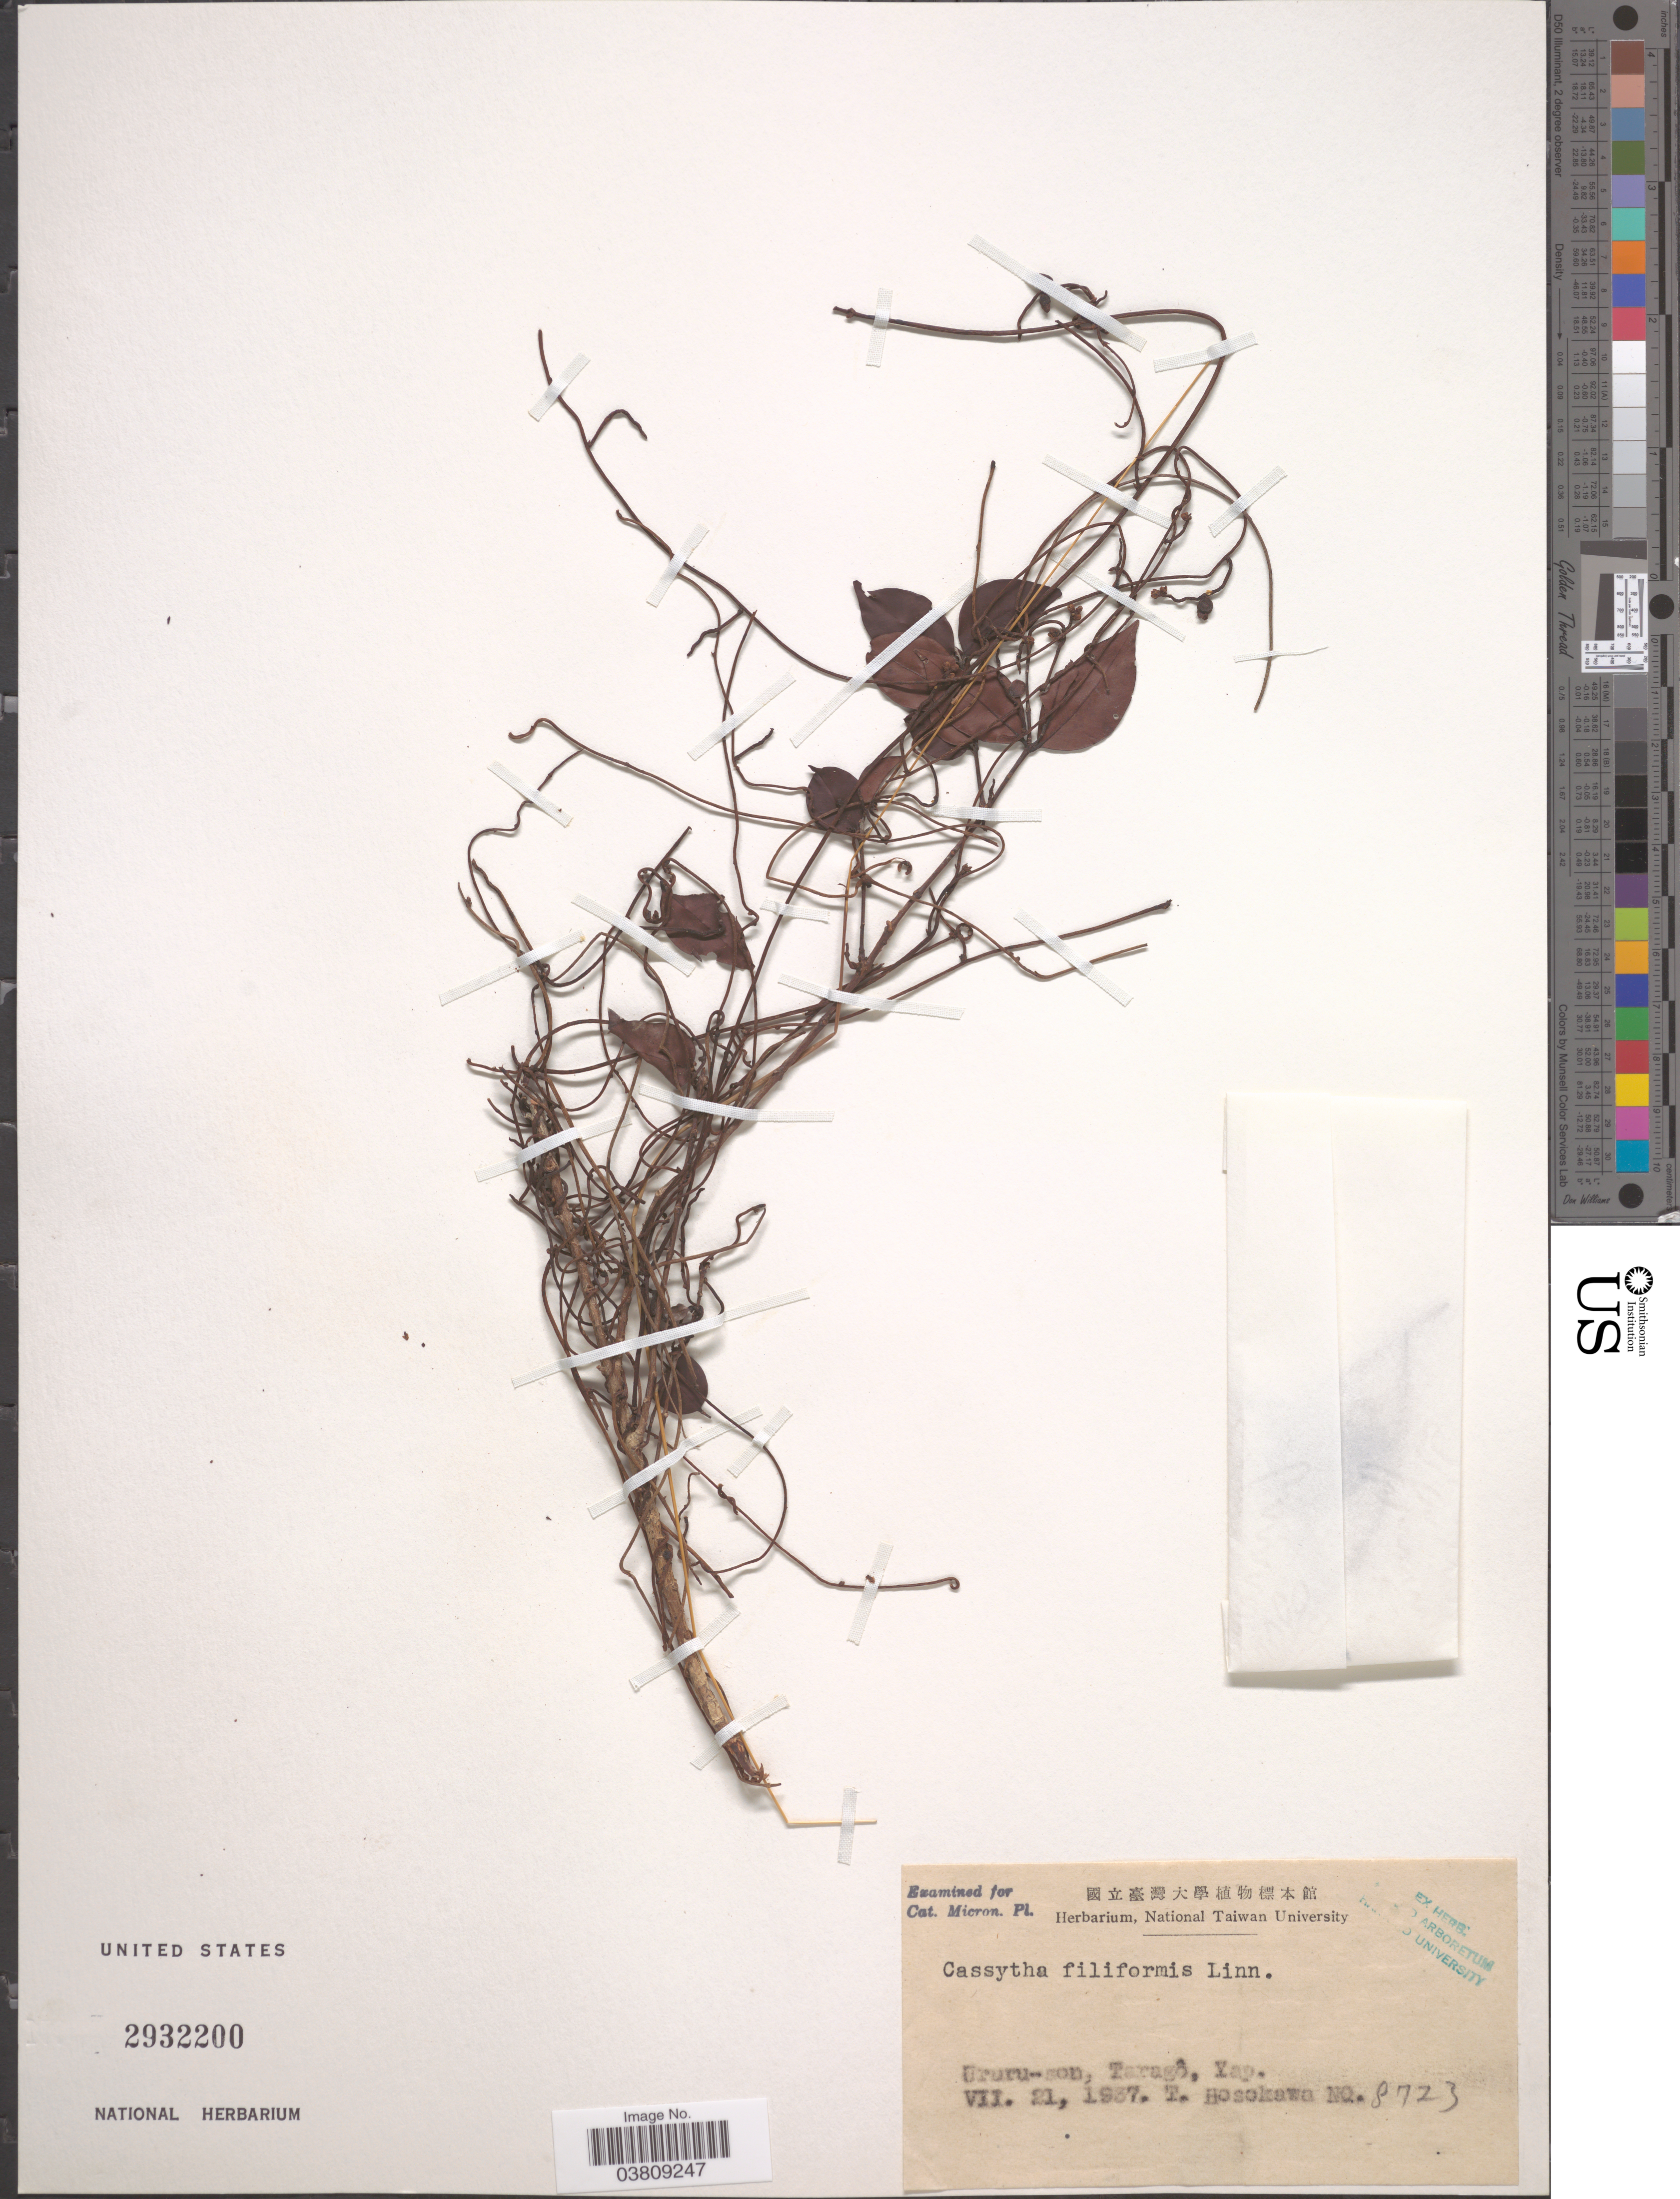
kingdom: Plantae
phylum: Tracheophyta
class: Magnoliopsida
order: Laurales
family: Lauraceae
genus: Cassytha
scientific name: Cassytha filiformis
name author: L.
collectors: T. Hosokawa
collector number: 8723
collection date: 1937-07-21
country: Micronesia, Federated States of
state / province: Yap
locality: Ururu-son, Taragô.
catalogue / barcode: US 2932200